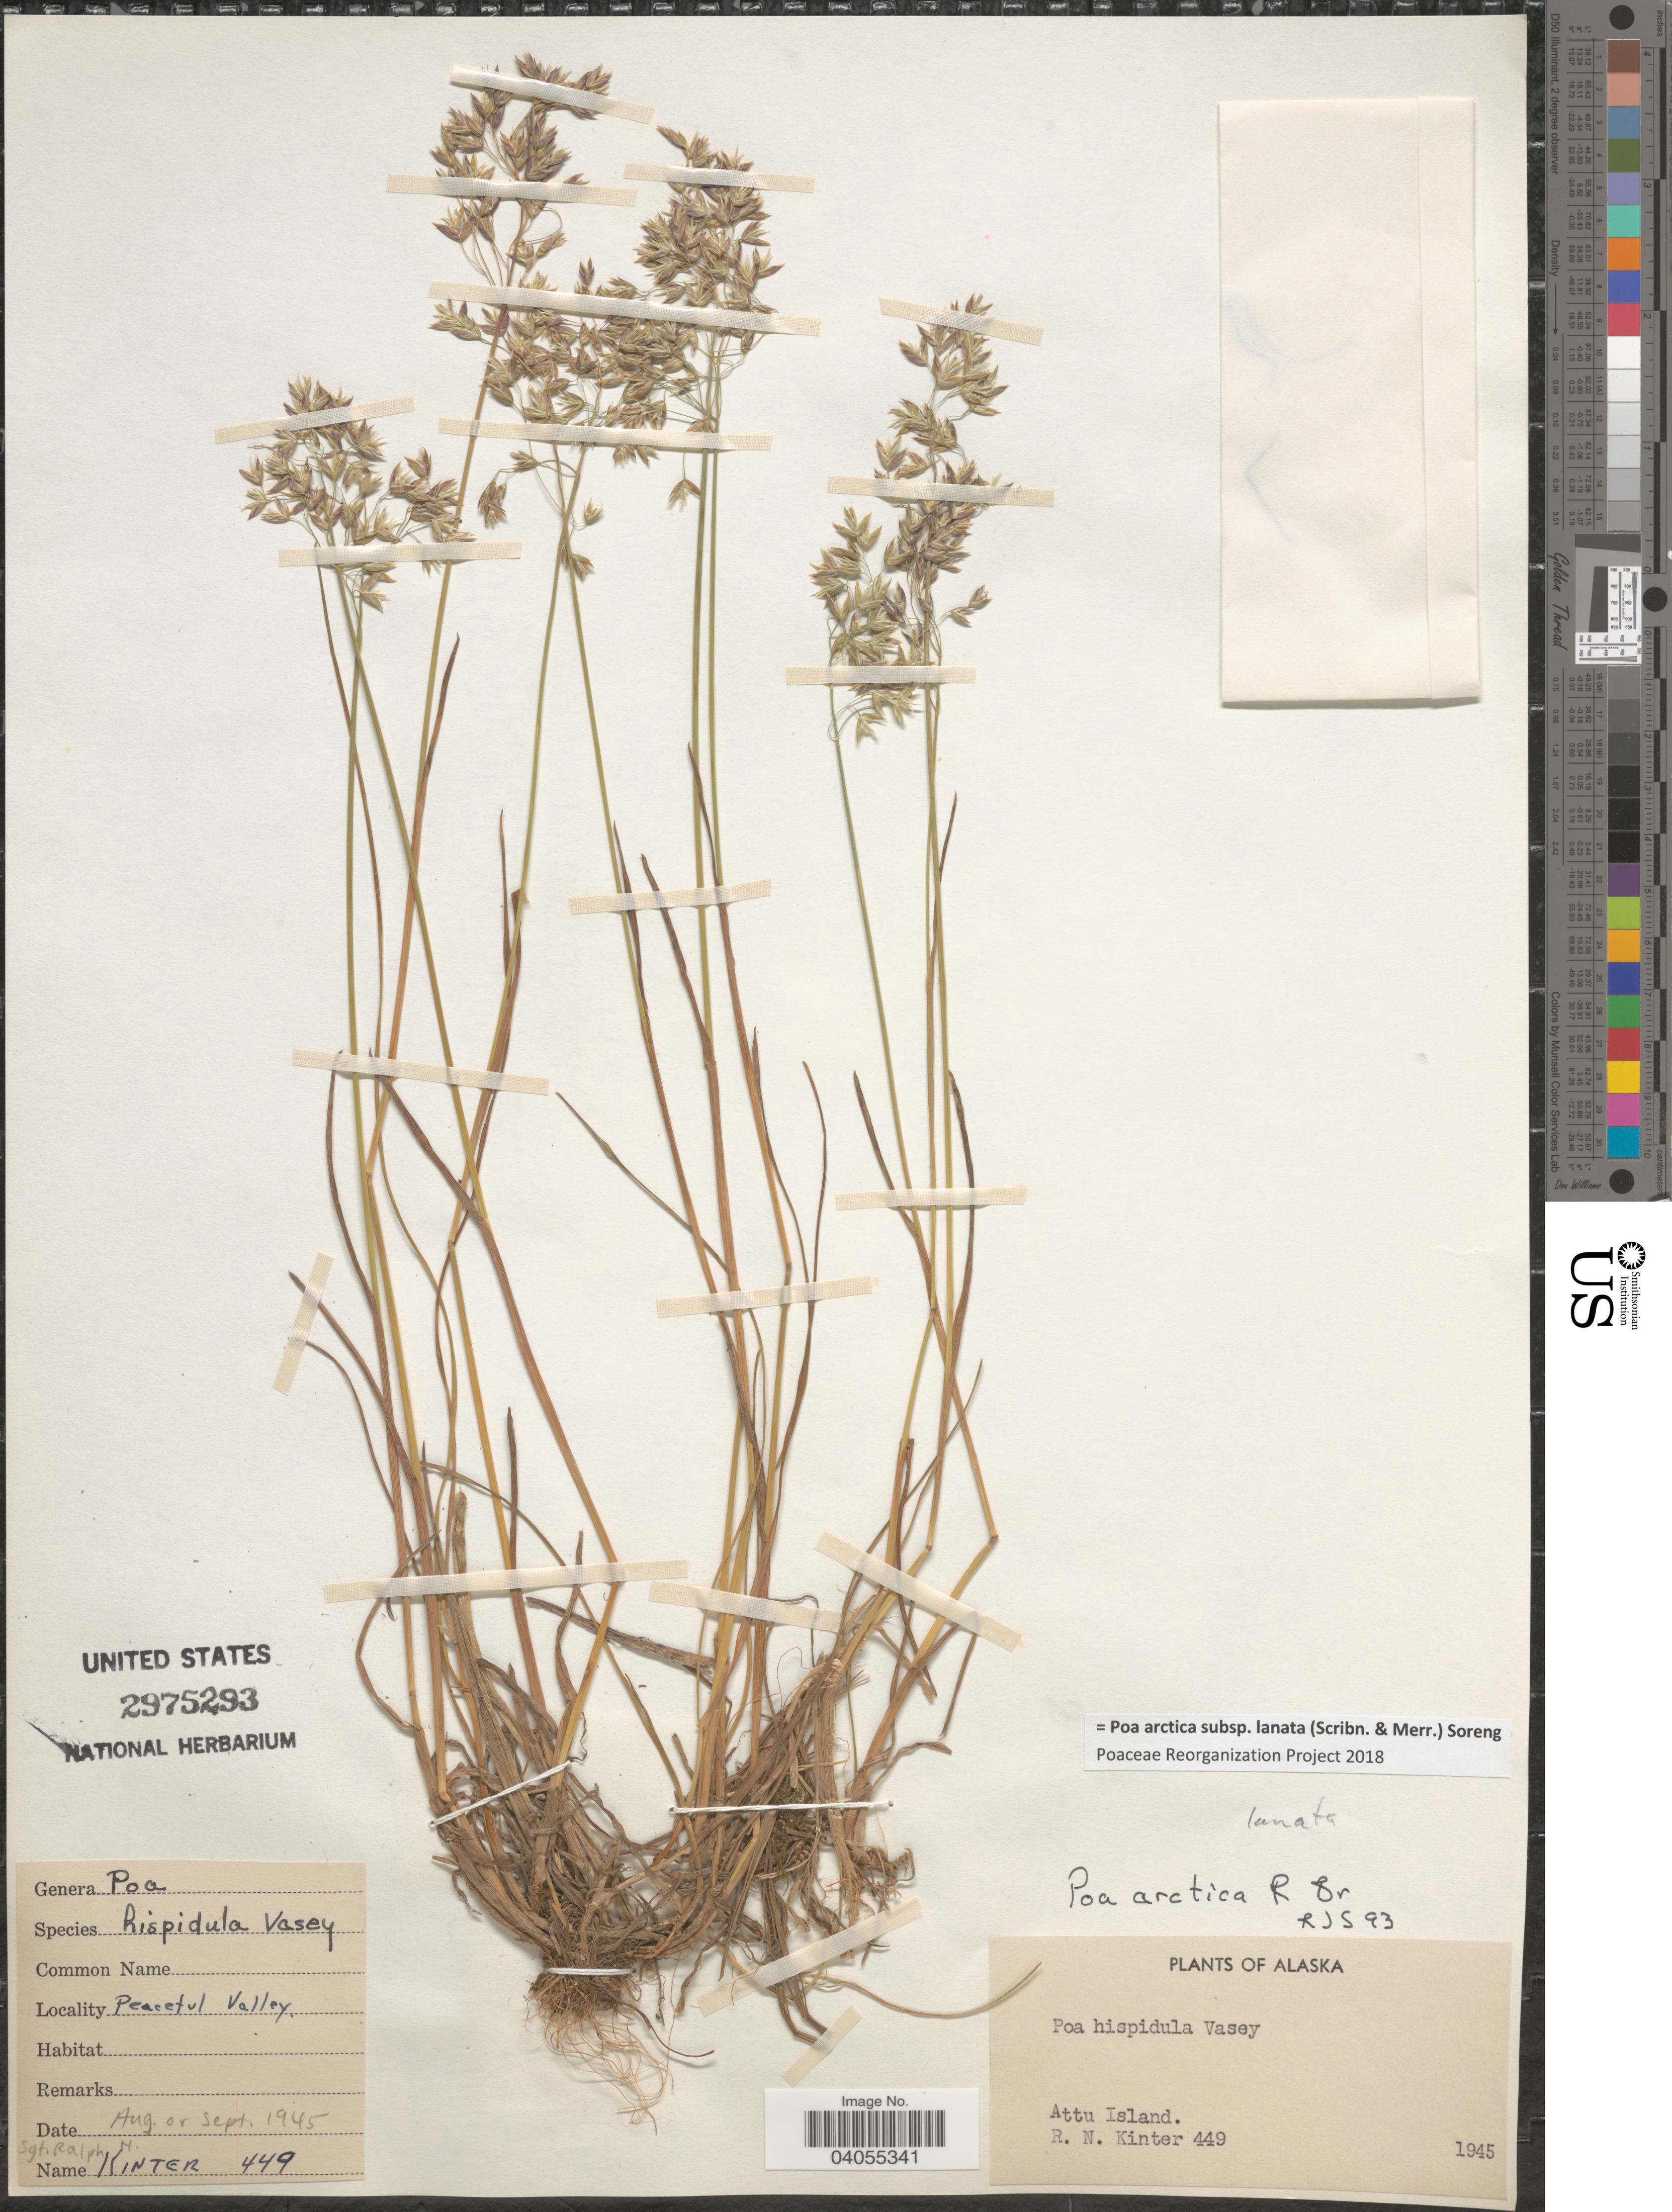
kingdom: Plantae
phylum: Tracheophyta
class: Liliopsida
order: Poales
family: Poaceae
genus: Poa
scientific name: Poa arctica subsp. lanata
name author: (Scribn. & Merr.) Soreng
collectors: R. Kinter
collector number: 449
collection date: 1945-08/1945-09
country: United States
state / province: Alaska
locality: Attu Island. Peaceful Valley.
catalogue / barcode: US 2975293